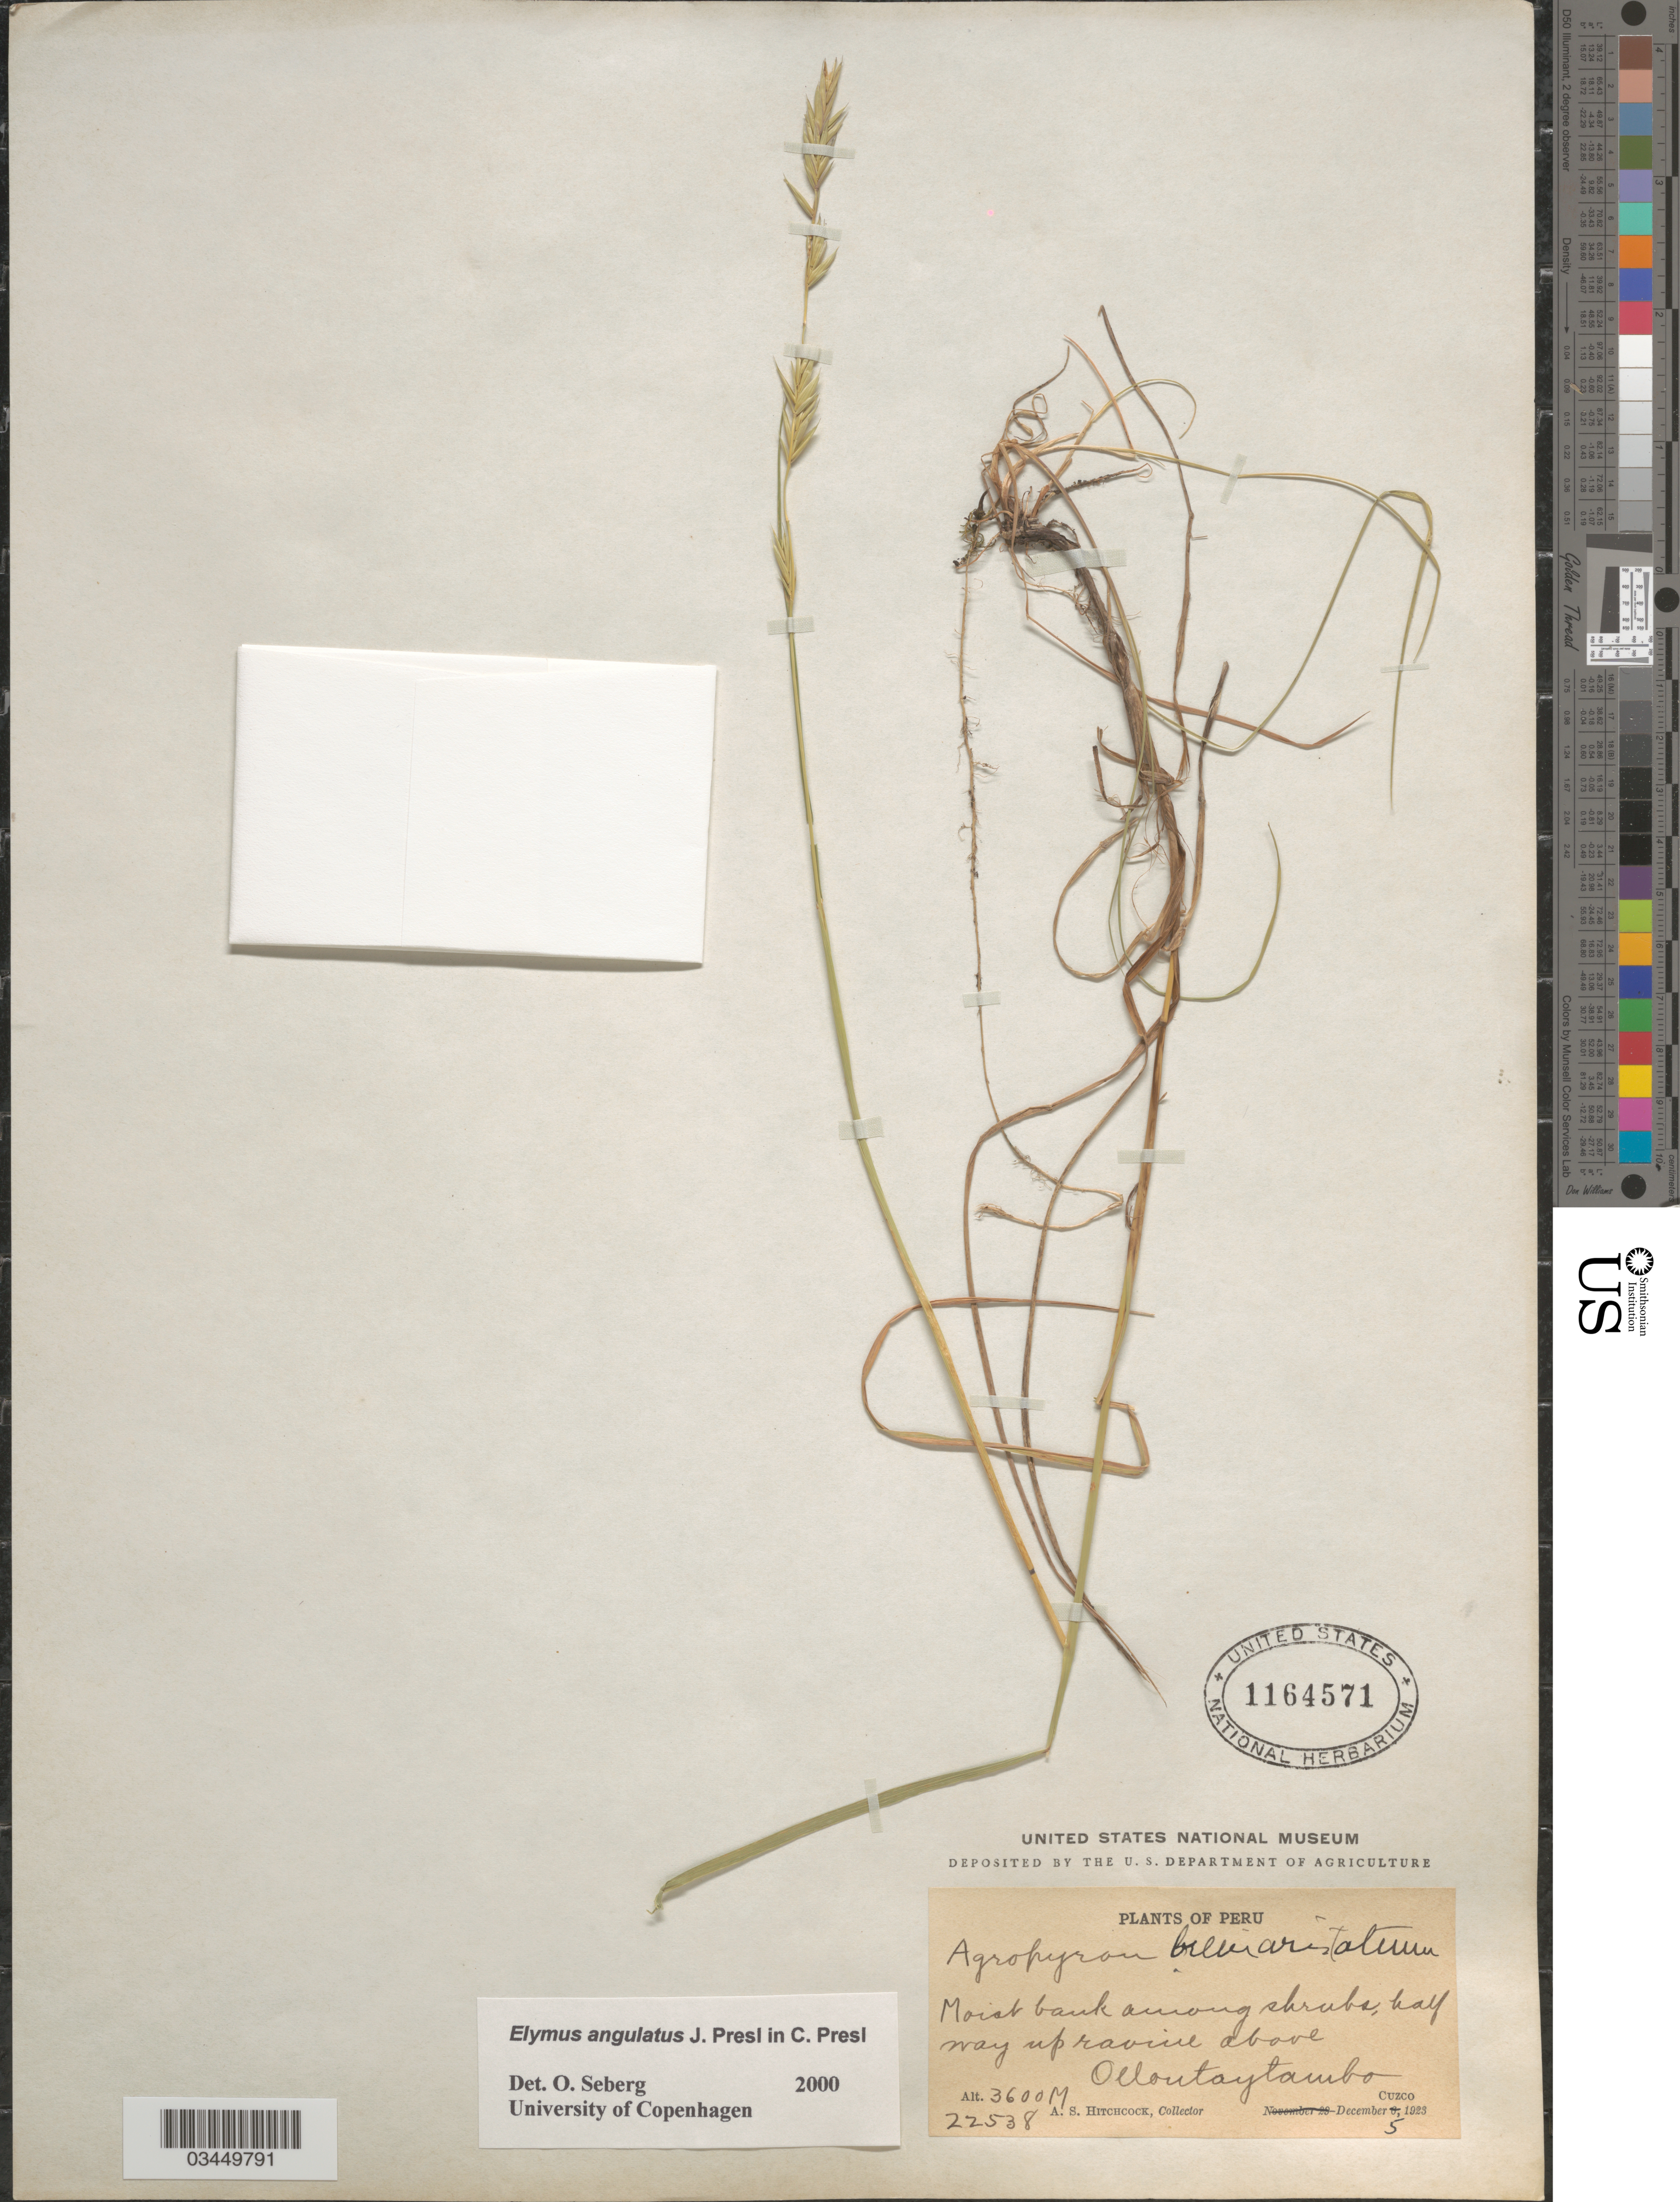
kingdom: Plantae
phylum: Tracheophyta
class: Liliopsida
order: Poales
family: Poaceae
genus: Elymus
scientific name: Elymus angulatus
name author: J. Presl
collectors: A. S. Hitchcock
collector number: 22538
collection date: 1923-12-05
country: Peru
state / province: Cusco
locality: Half way up ravine above Ollontaytambo. Cuzco.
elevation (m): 3600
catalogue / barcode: US 1164571